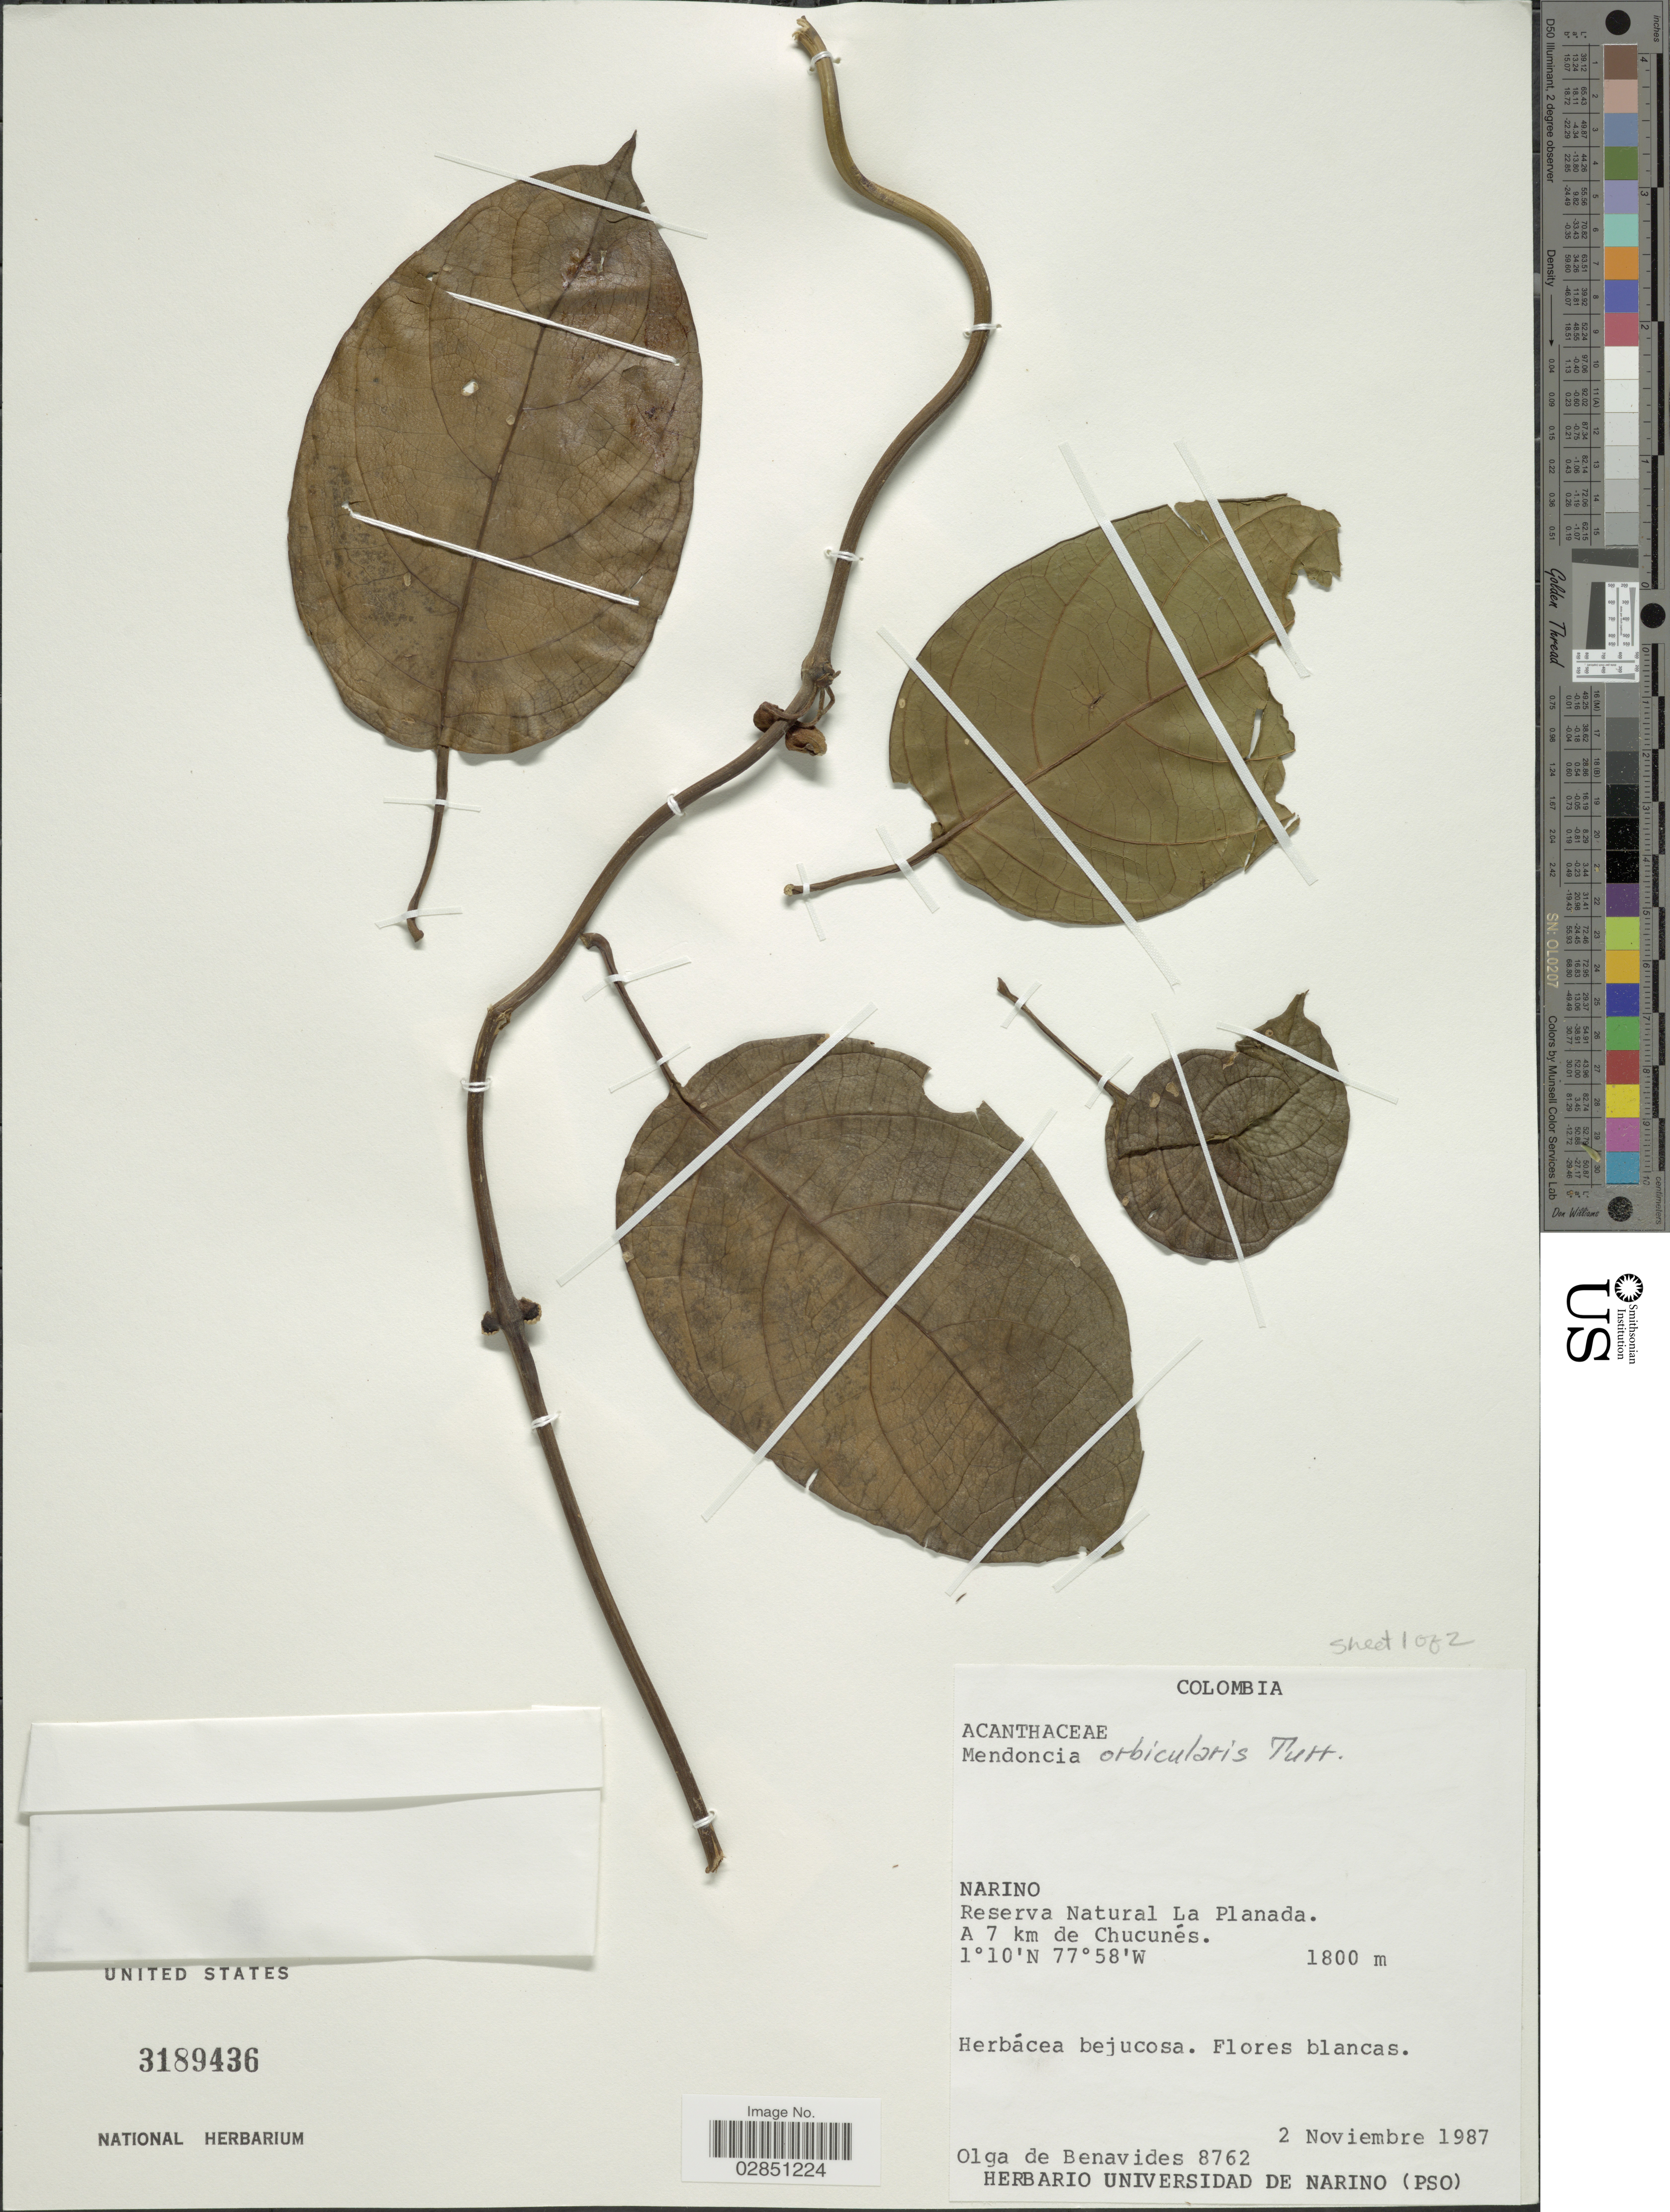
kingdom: Plantae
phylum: Tracheophyta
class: Magnoliopsida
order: Lamiales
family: Acanthaceae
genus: Mendoncia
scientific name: Mendoncia orbicularis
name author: Turrill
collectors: Olga S. de Benavides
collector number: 8762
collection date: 1987-11-02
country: Colombia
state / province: Nariño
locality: Reserva Natural La Planada. A 7 km de Chucunés.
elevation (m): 1800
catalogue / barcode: US 3189436